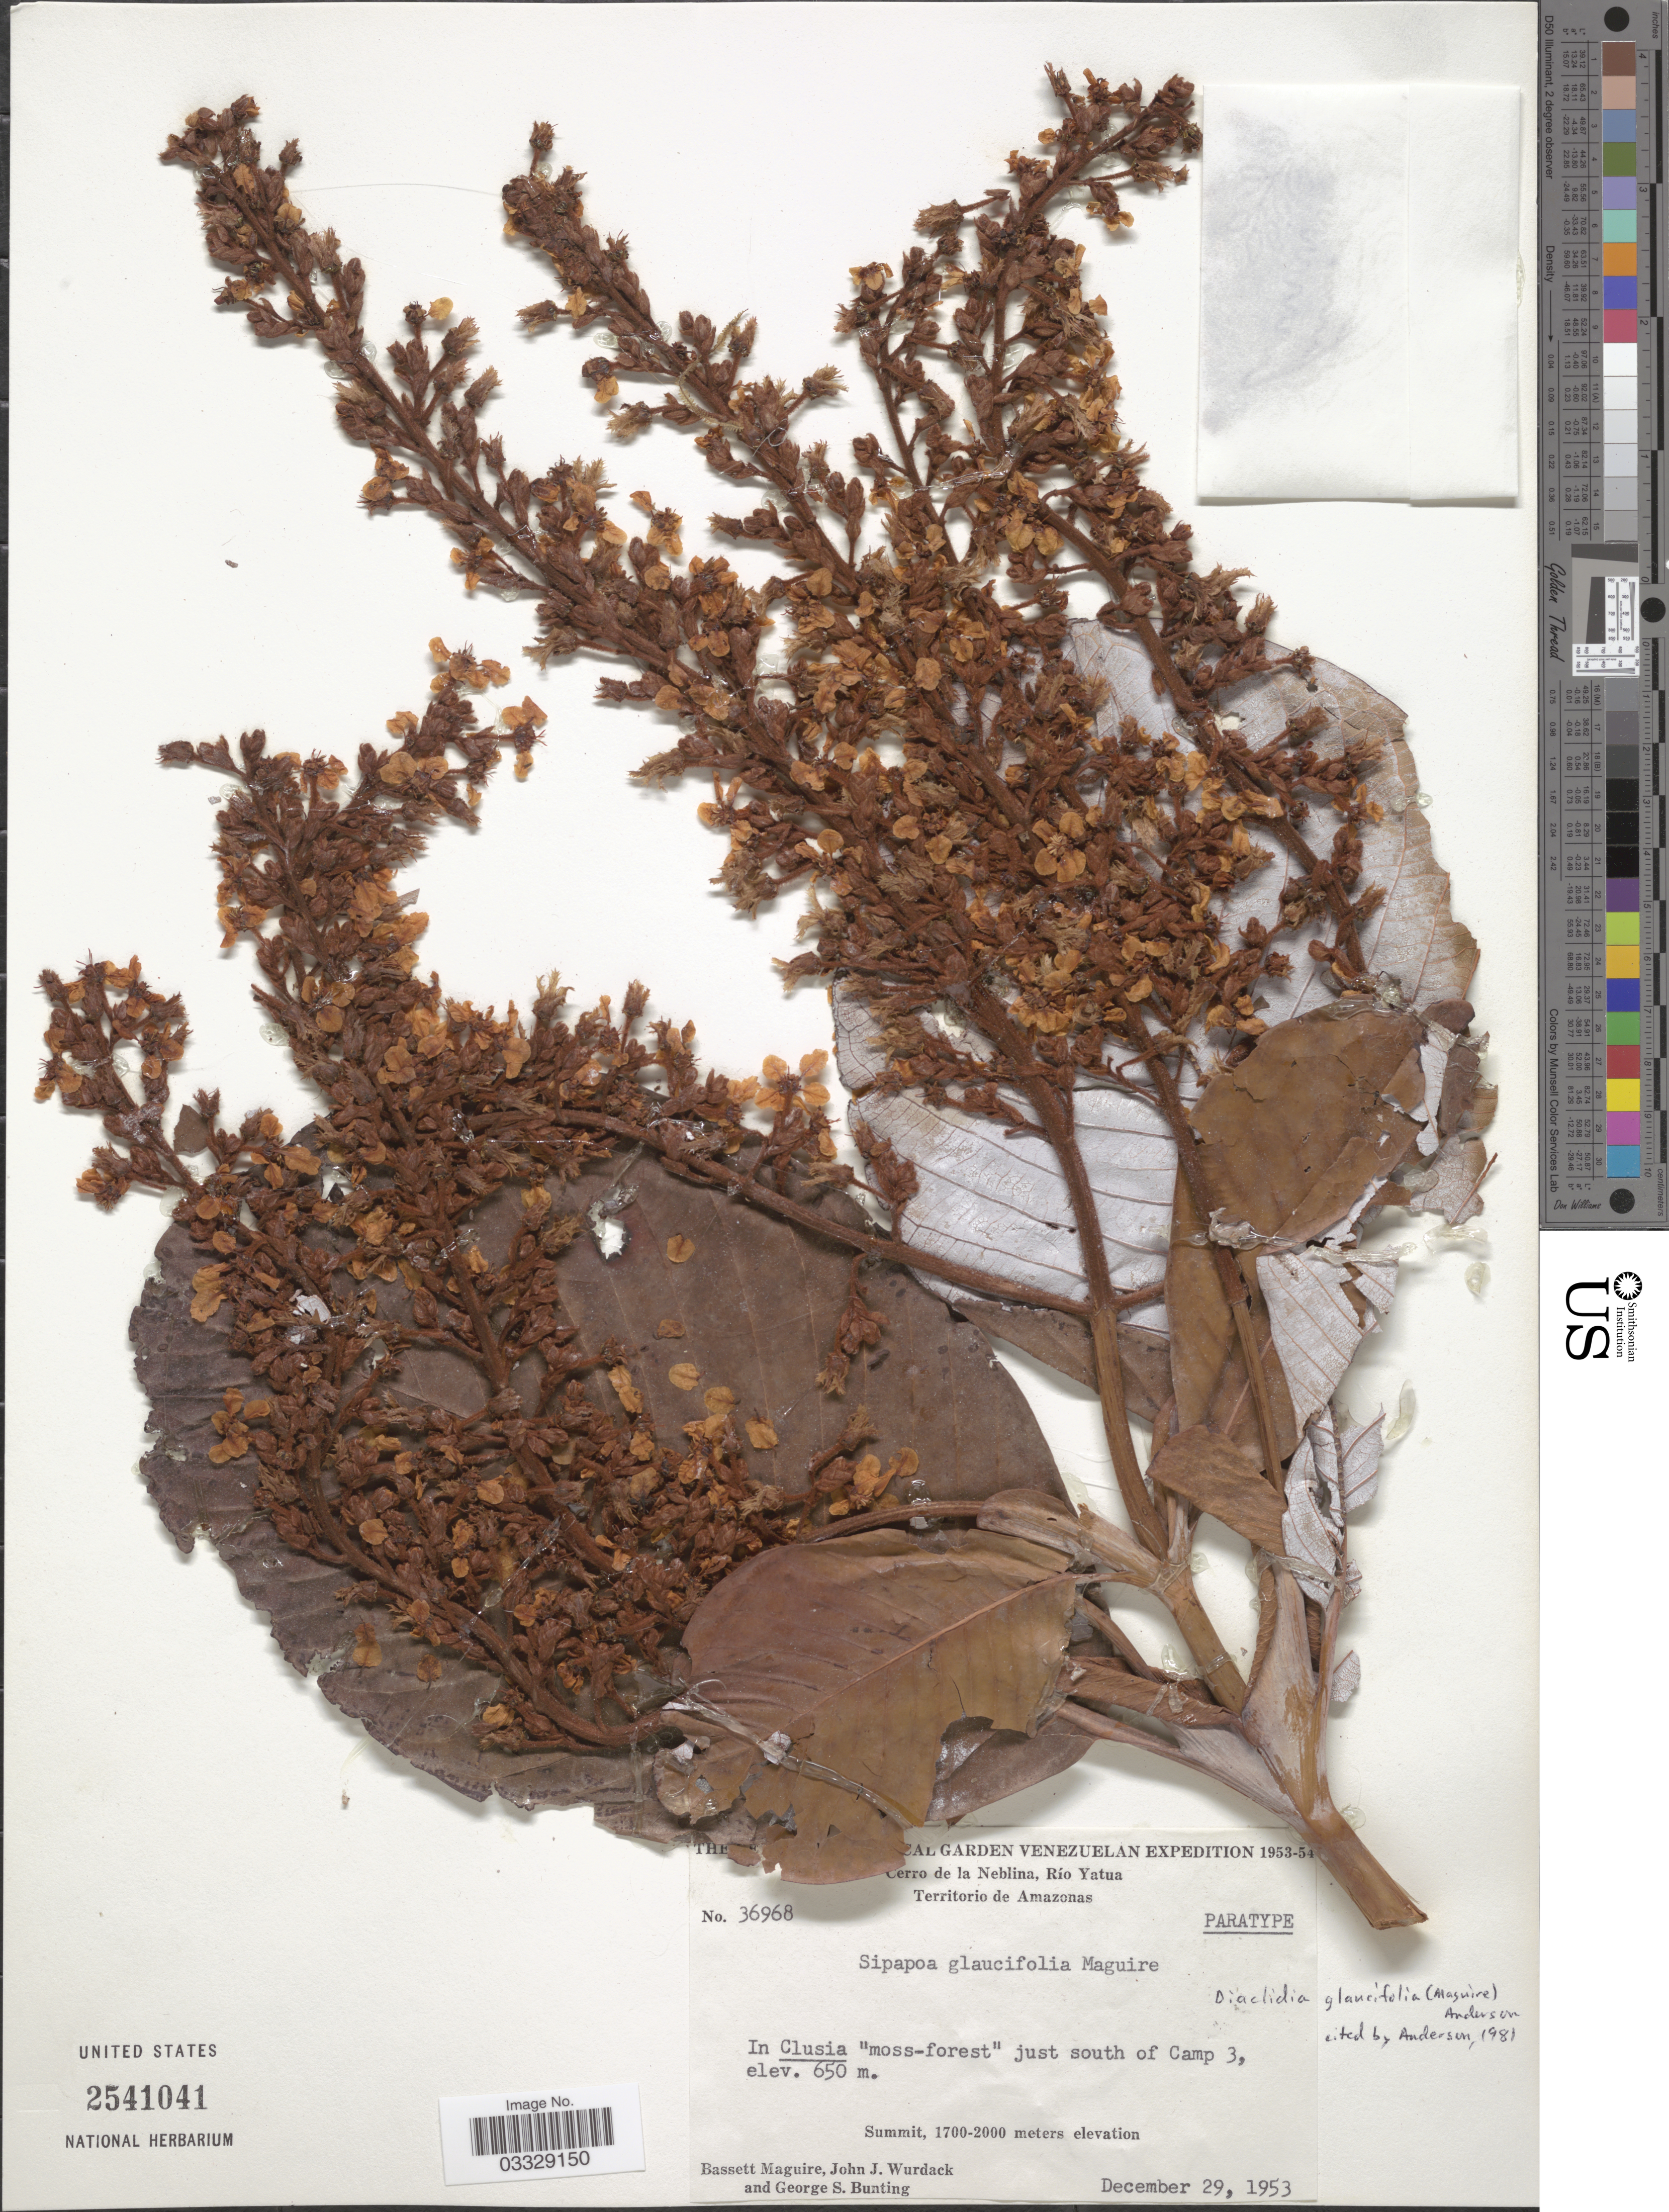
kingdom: Plantae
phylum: Tracheophyta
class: Magnoliopsida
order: Malpighiales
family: Malpighiaceae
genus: Diacidia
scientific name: Diacidia glaucifolia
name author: (Maguire) W.R. Anderson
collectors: B. Maguire, J. J. Wurdack & G. S. Bunting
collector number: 36968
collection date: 1953-12-29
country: Venezuela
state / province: Amazonas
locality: Cerro de la Neblina, Rio Yatua. Territorio de Amazonas. Just south of Camp 3, summit.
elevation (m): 650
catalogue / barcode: US 2541041